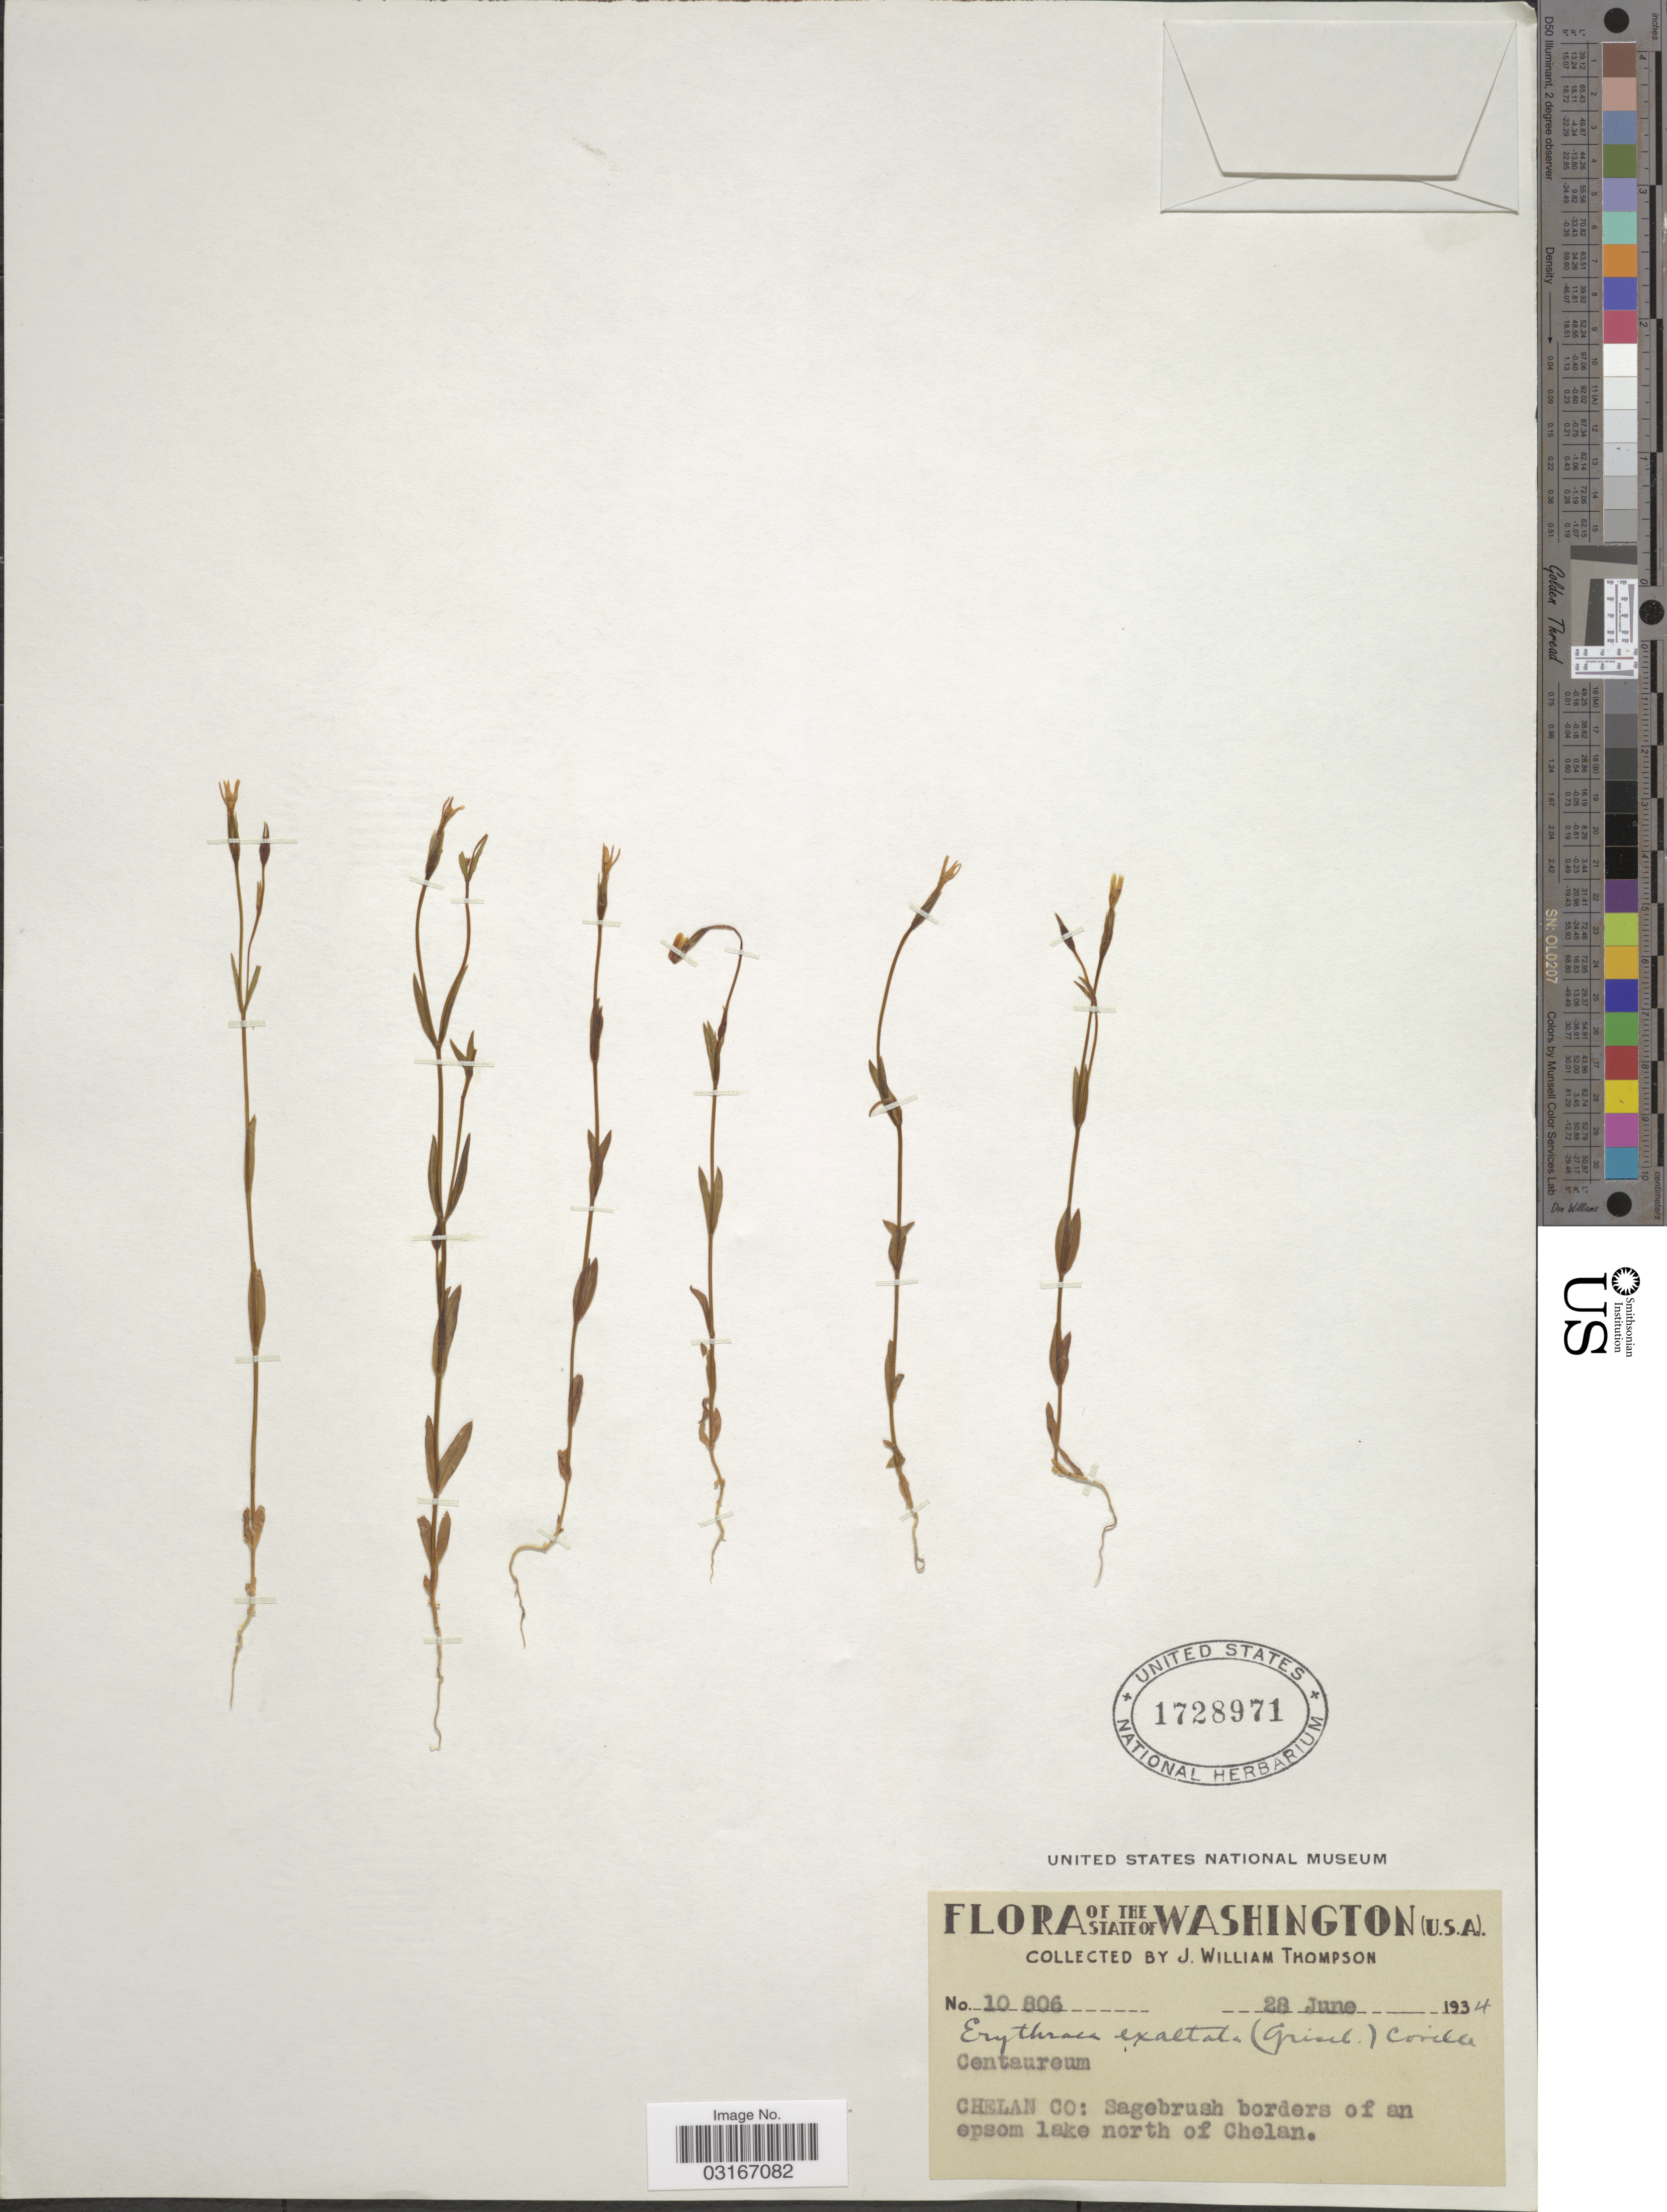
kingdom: Plantae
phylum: Tracheophyta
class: Magnoliopsida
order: Gentianales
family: Gentianaceae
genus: Centaurium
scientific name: Centaurium exaltatum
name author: (Griseb.) W. Wight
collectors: J. W. Thompson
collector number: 10806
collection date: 1934-06-28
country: United States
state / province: Washington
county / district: Chelan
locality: Chelan Co: Sagebrush borders of an epsom lake north of Chelan.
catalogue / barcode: US 1728971